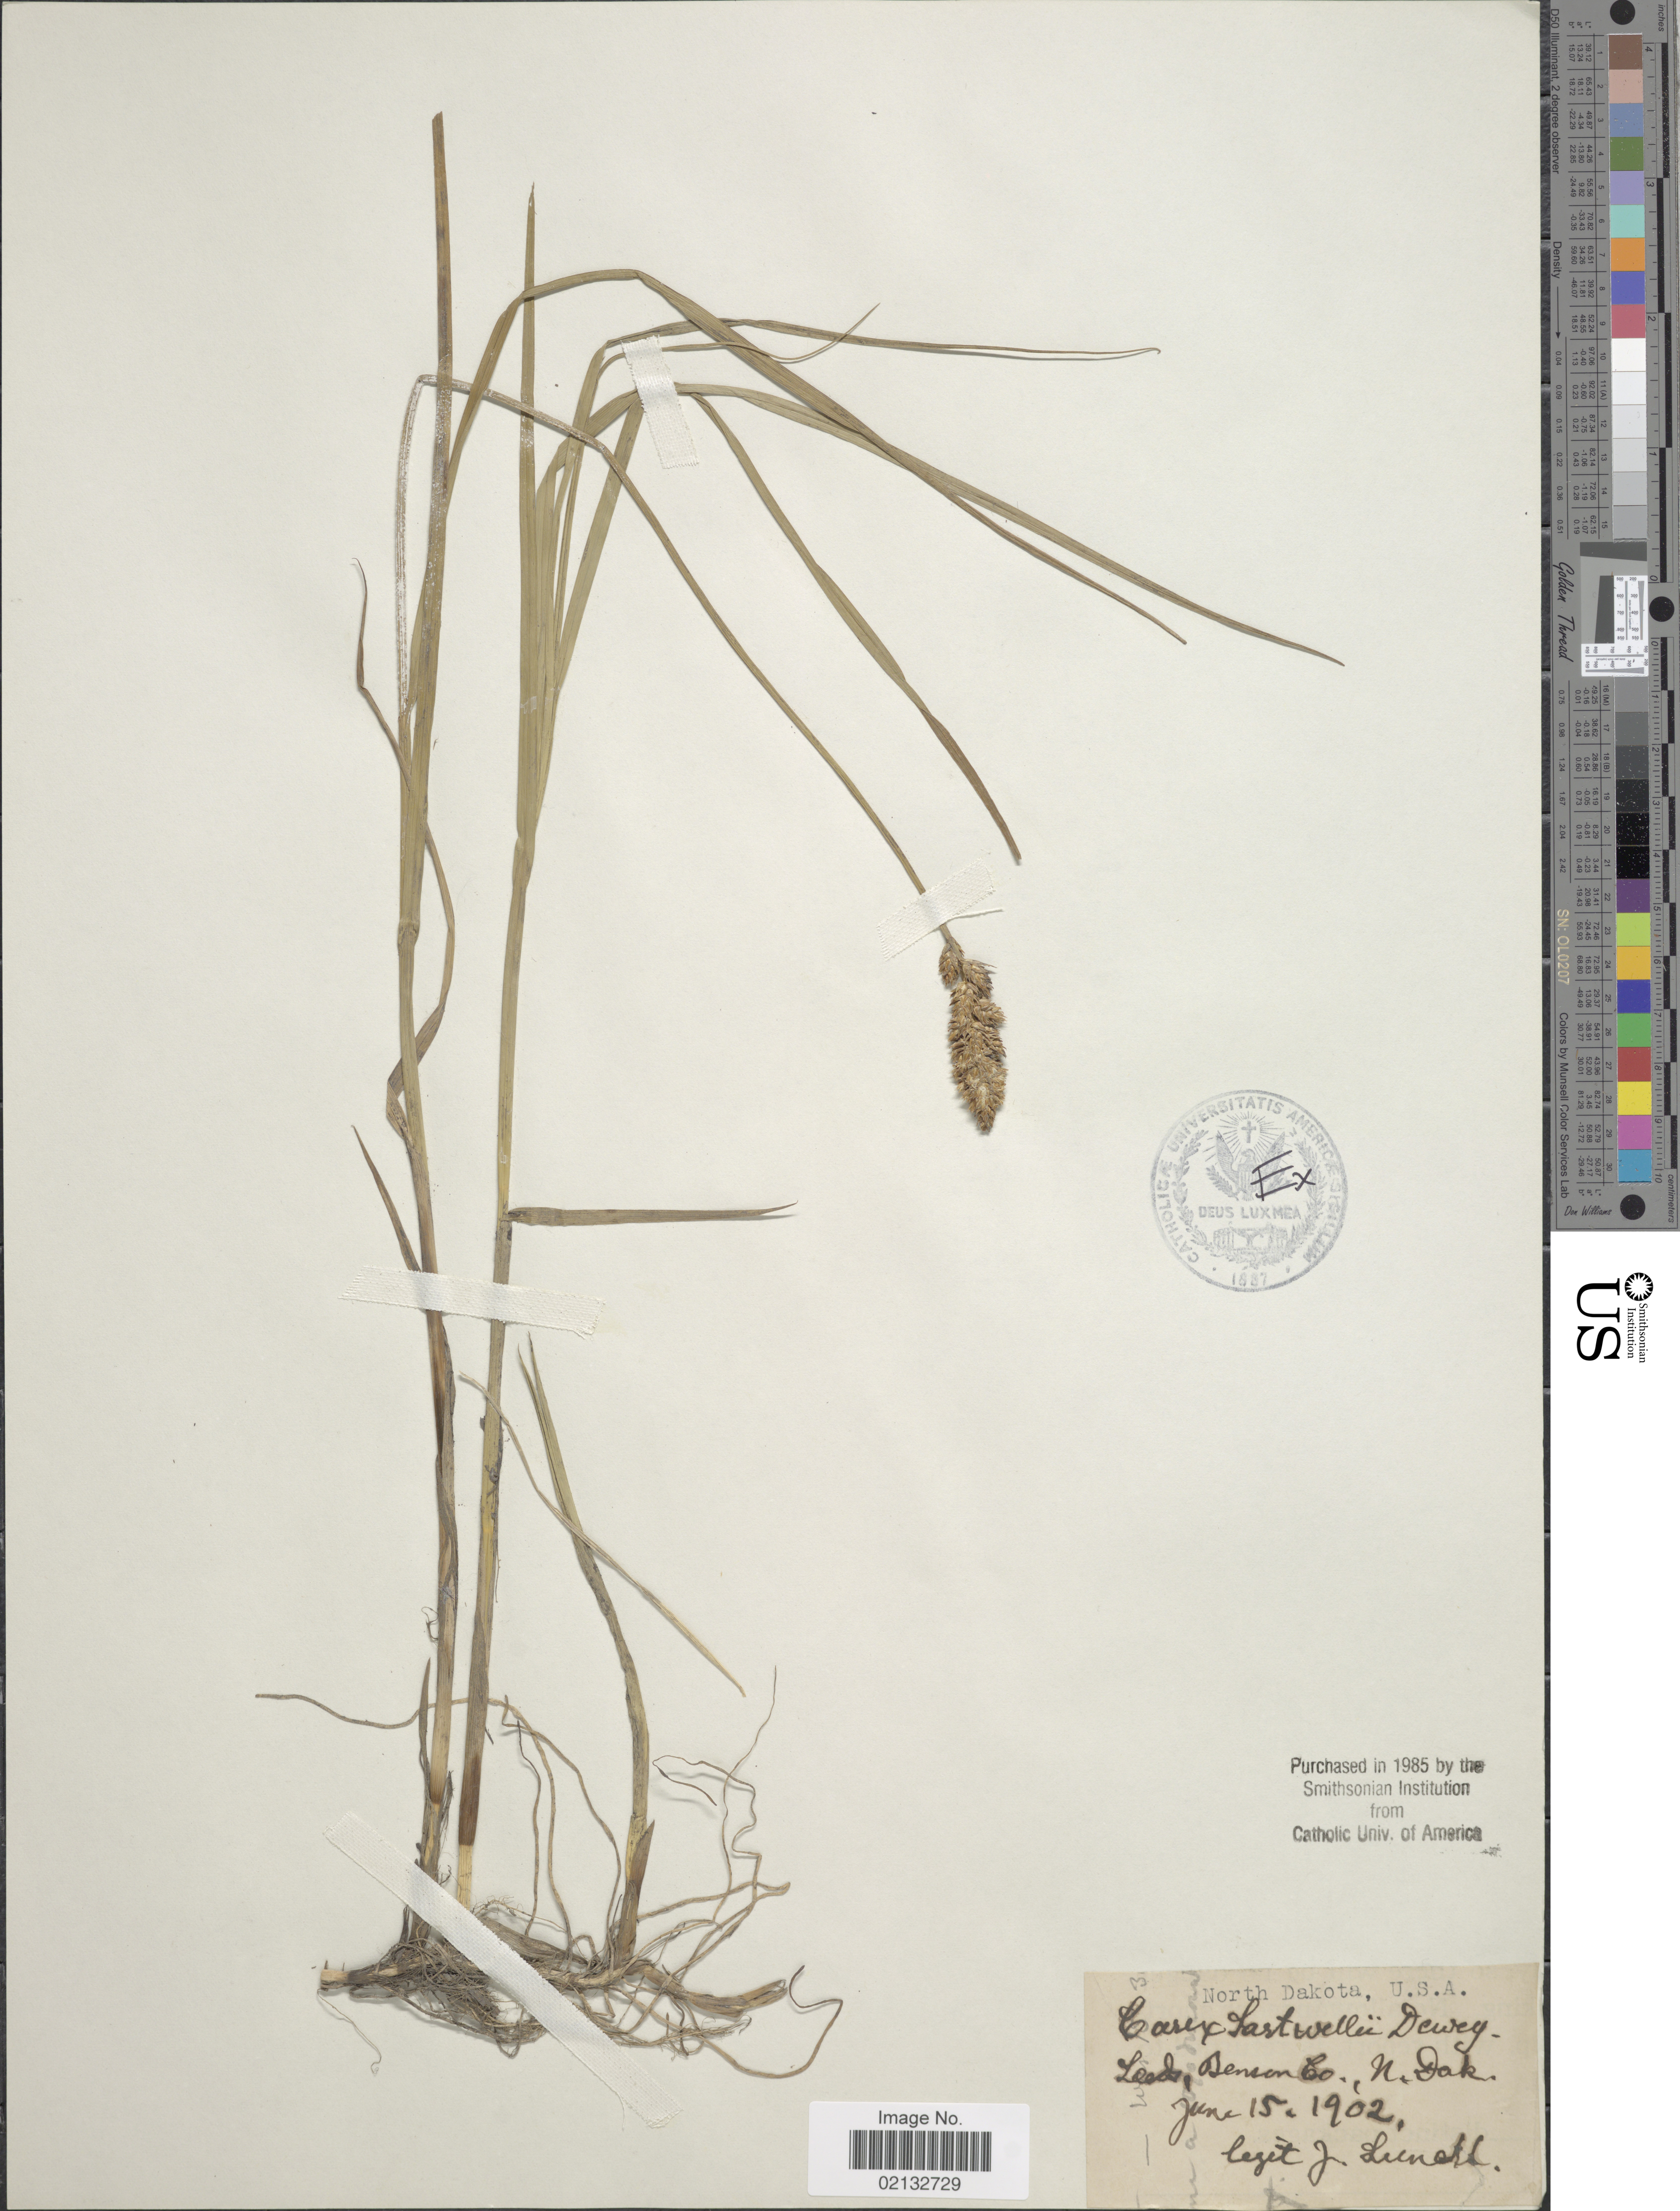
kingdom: Plantae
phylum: Tracheophyta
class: Liliopsida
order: Poales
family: Cyperaceae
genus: Carex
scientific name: Carex sartwellii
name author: Dewey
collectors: J. Lunell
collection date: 1902-06-15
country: United States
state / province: North Dakota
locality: Leeds, Benson Co.